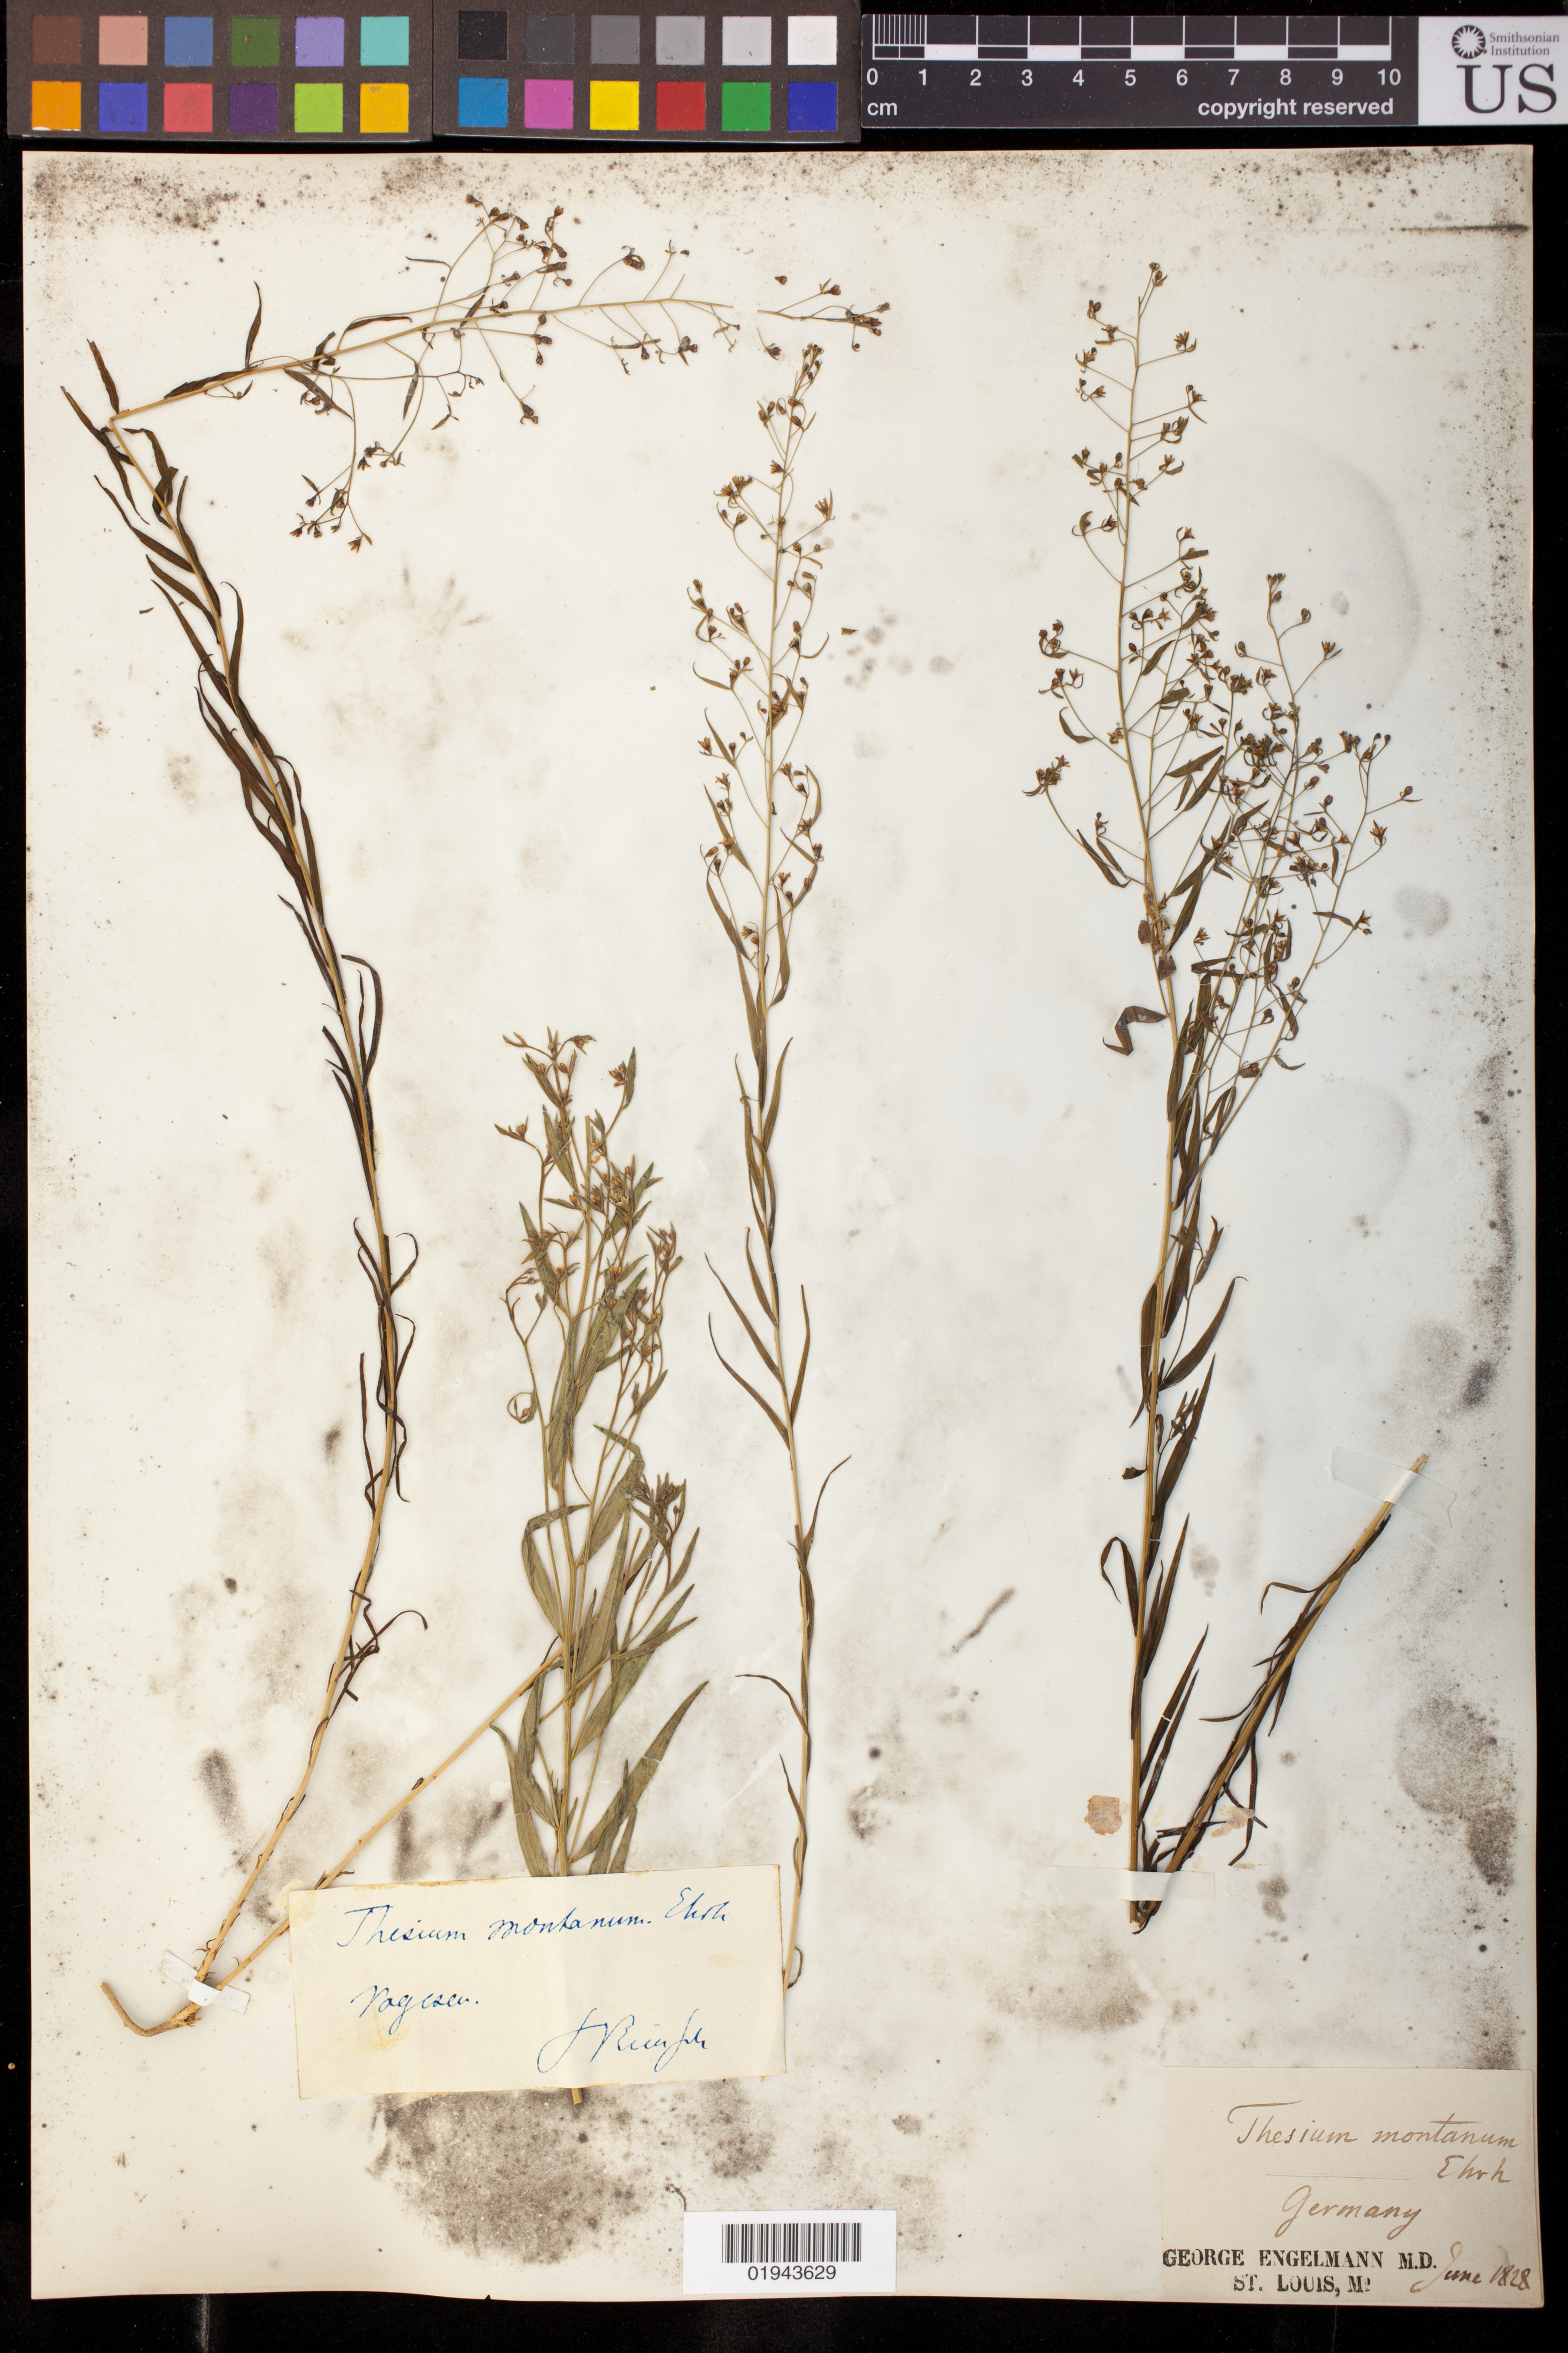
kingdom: Plantae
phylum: Tracheophyta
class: Magnoliopsida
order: Santalales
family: Thesiaceae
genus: Thesium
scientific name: Thesium montanum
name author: Ehrh. ex Hoffm.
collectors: G. Engelmann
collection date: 1928-06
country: Germany